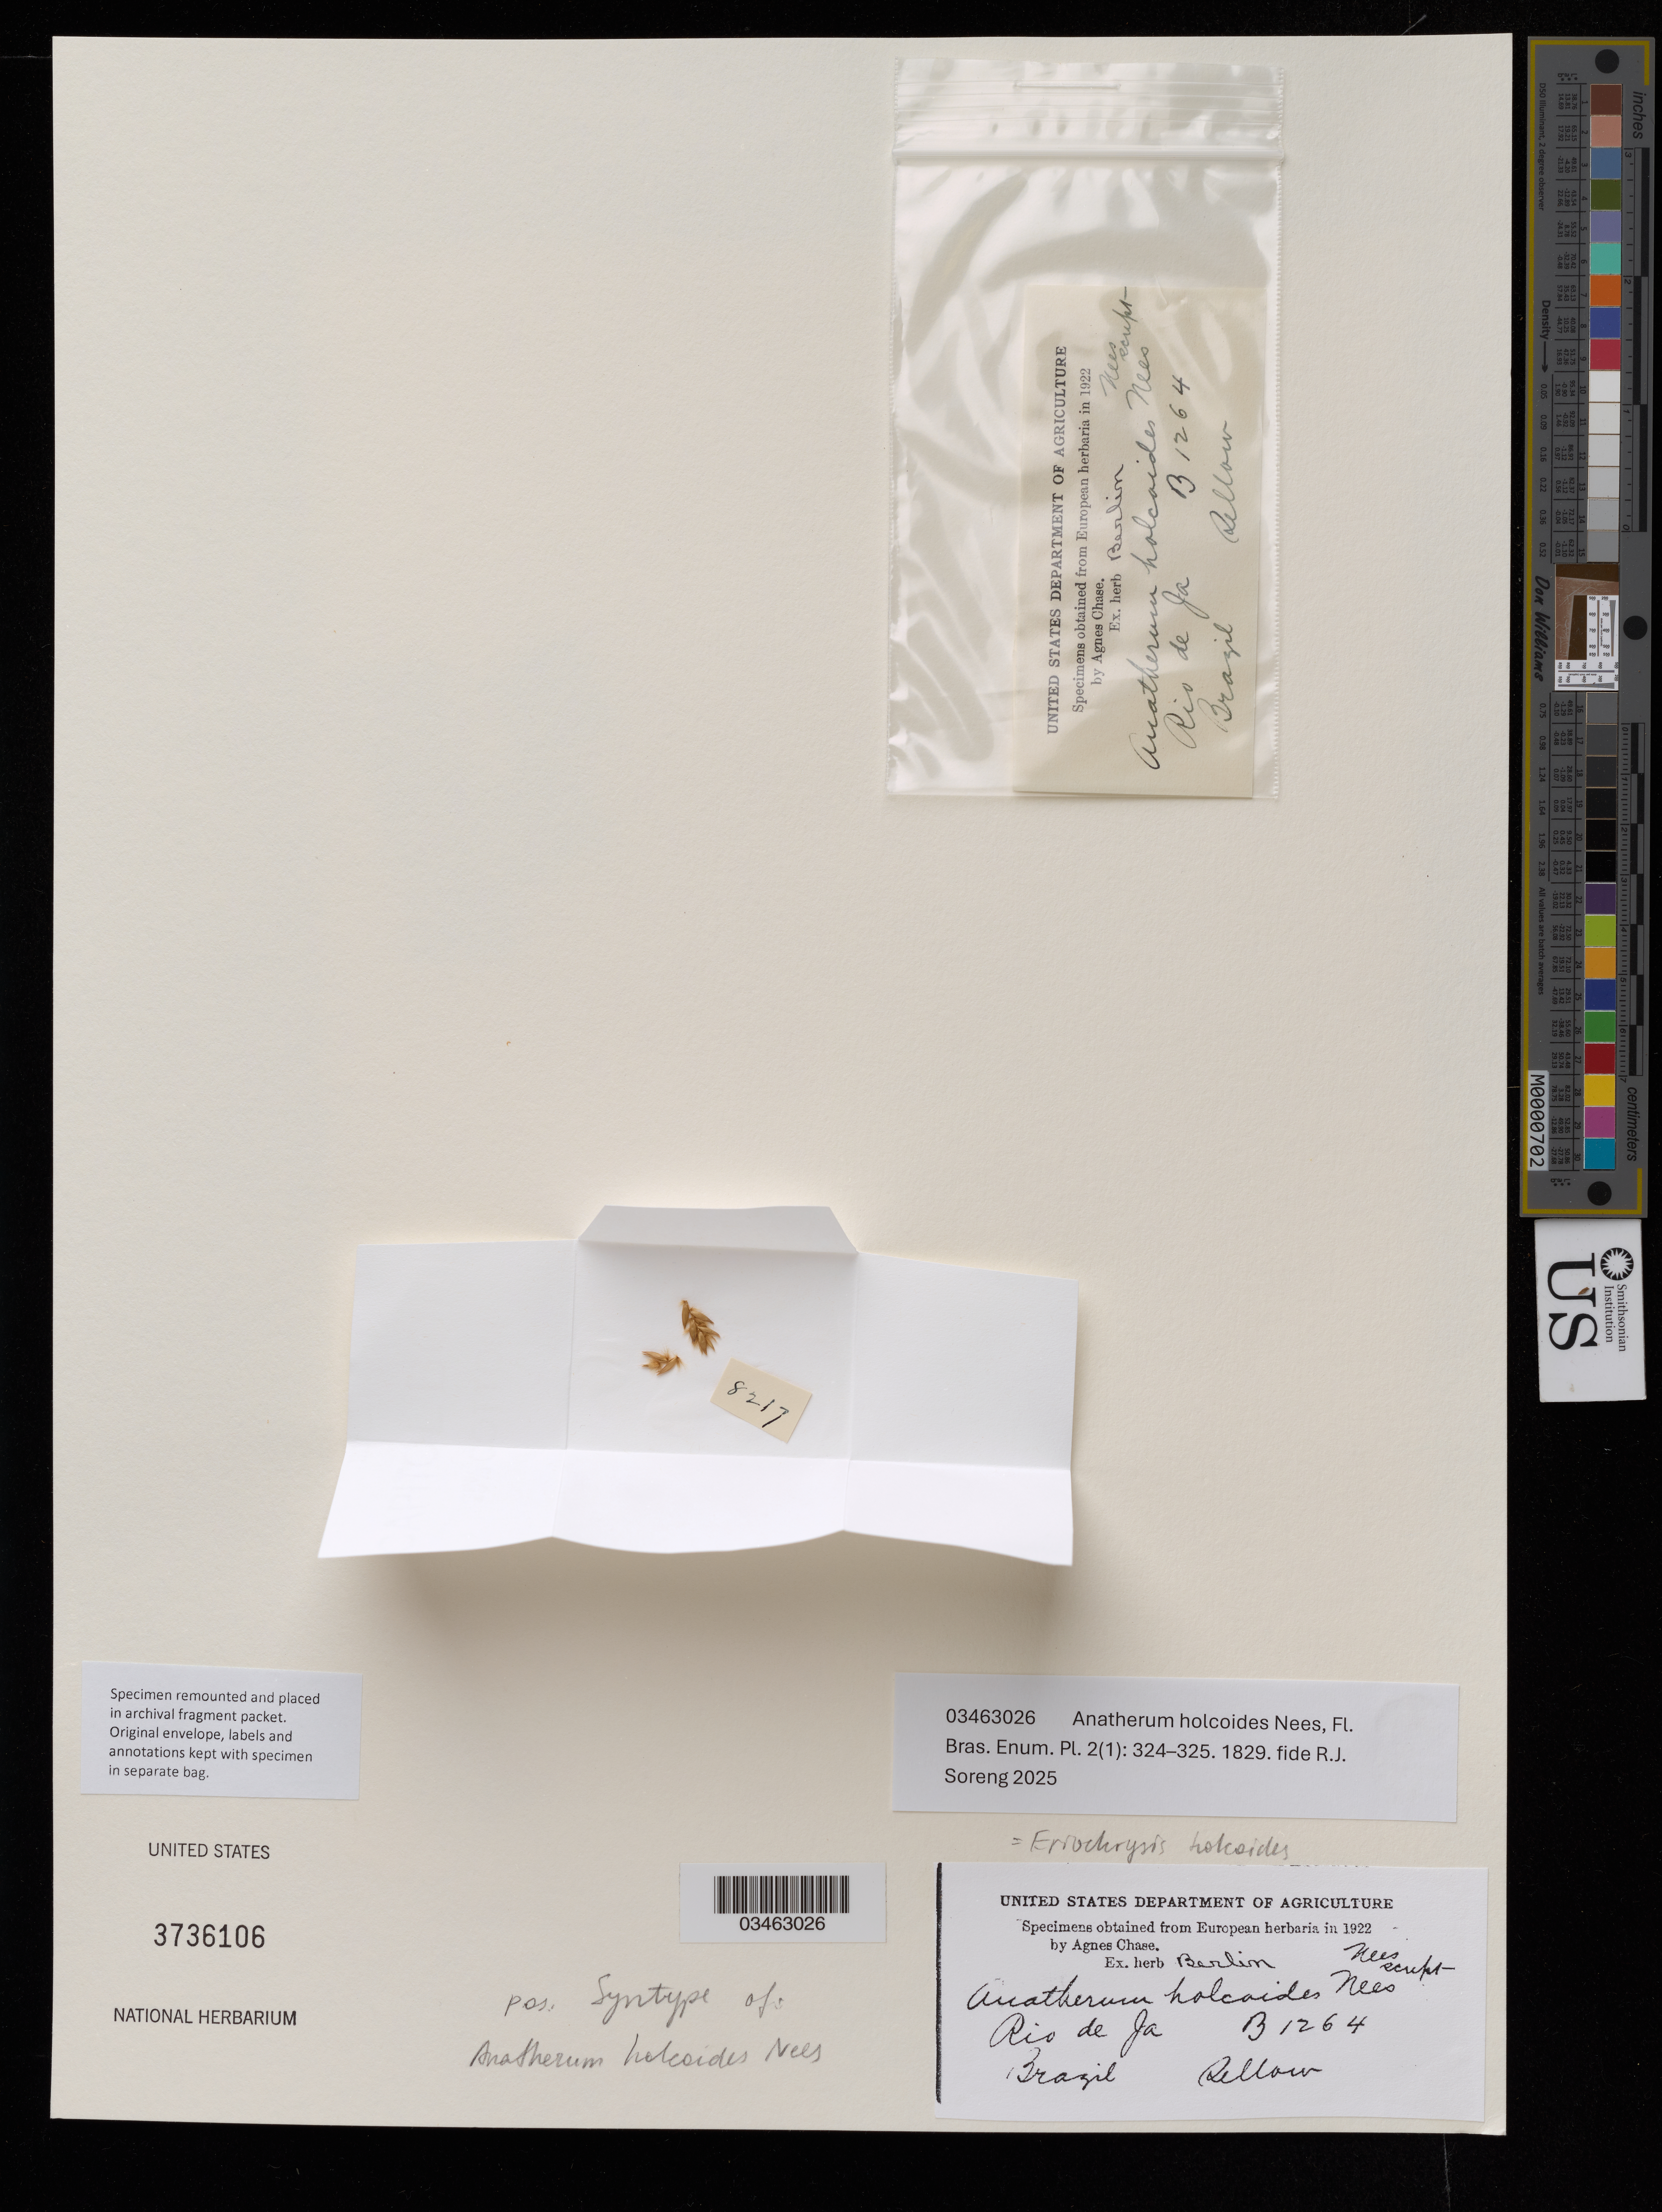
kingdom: Plantae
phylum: Tracheophyta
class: Liliopsida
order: Poales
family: Poaceae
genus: Anatherum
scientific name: Anatherum holcoides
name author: Nees in Mart.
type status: Syntype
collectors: -. Sellow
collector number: B 1264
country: Brazil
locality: Rio de Ja.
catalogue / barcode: US 3736106